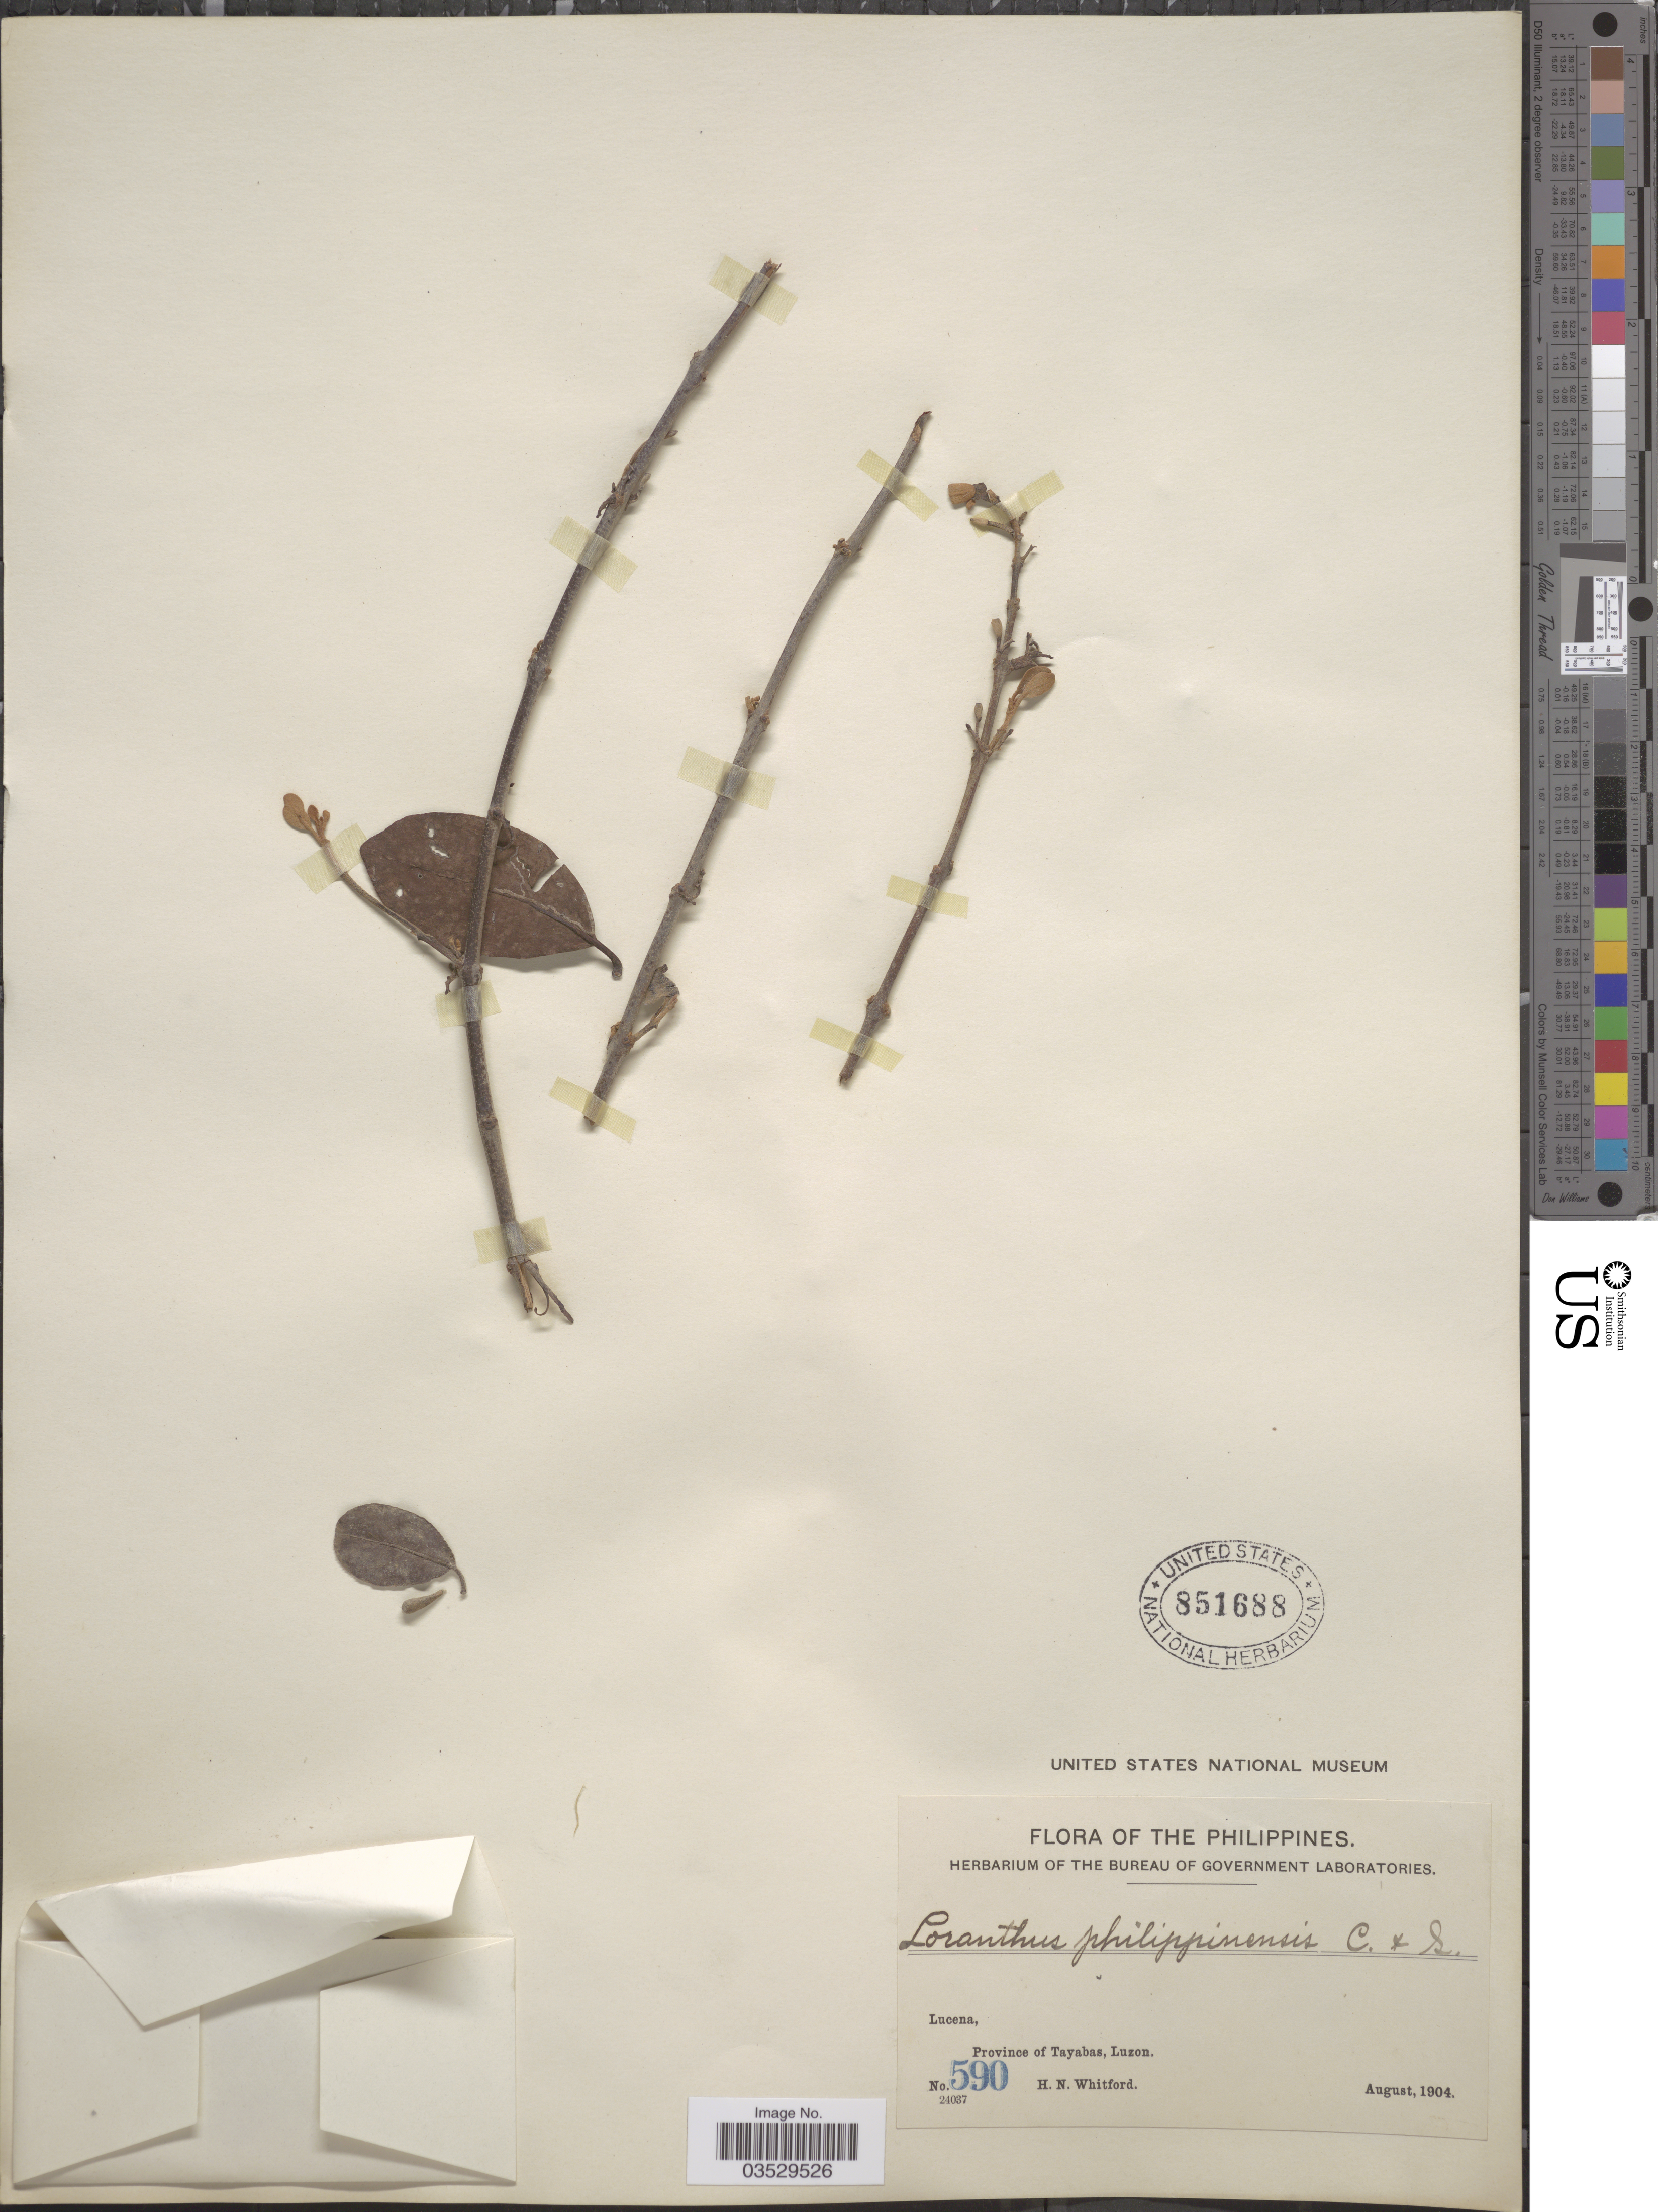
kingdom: Plantae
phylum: Tracheophyta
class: Magnoliopsida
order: Santalales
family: Loranthaceae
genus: Scurrula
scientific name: Scurrula atropurpurea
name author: (Blume) Danser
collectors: H. N. Whitford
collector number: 590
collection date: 1904-08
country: Philippines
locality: Lucena, Province of Tayabas, Luzon.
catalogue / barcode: US 851688